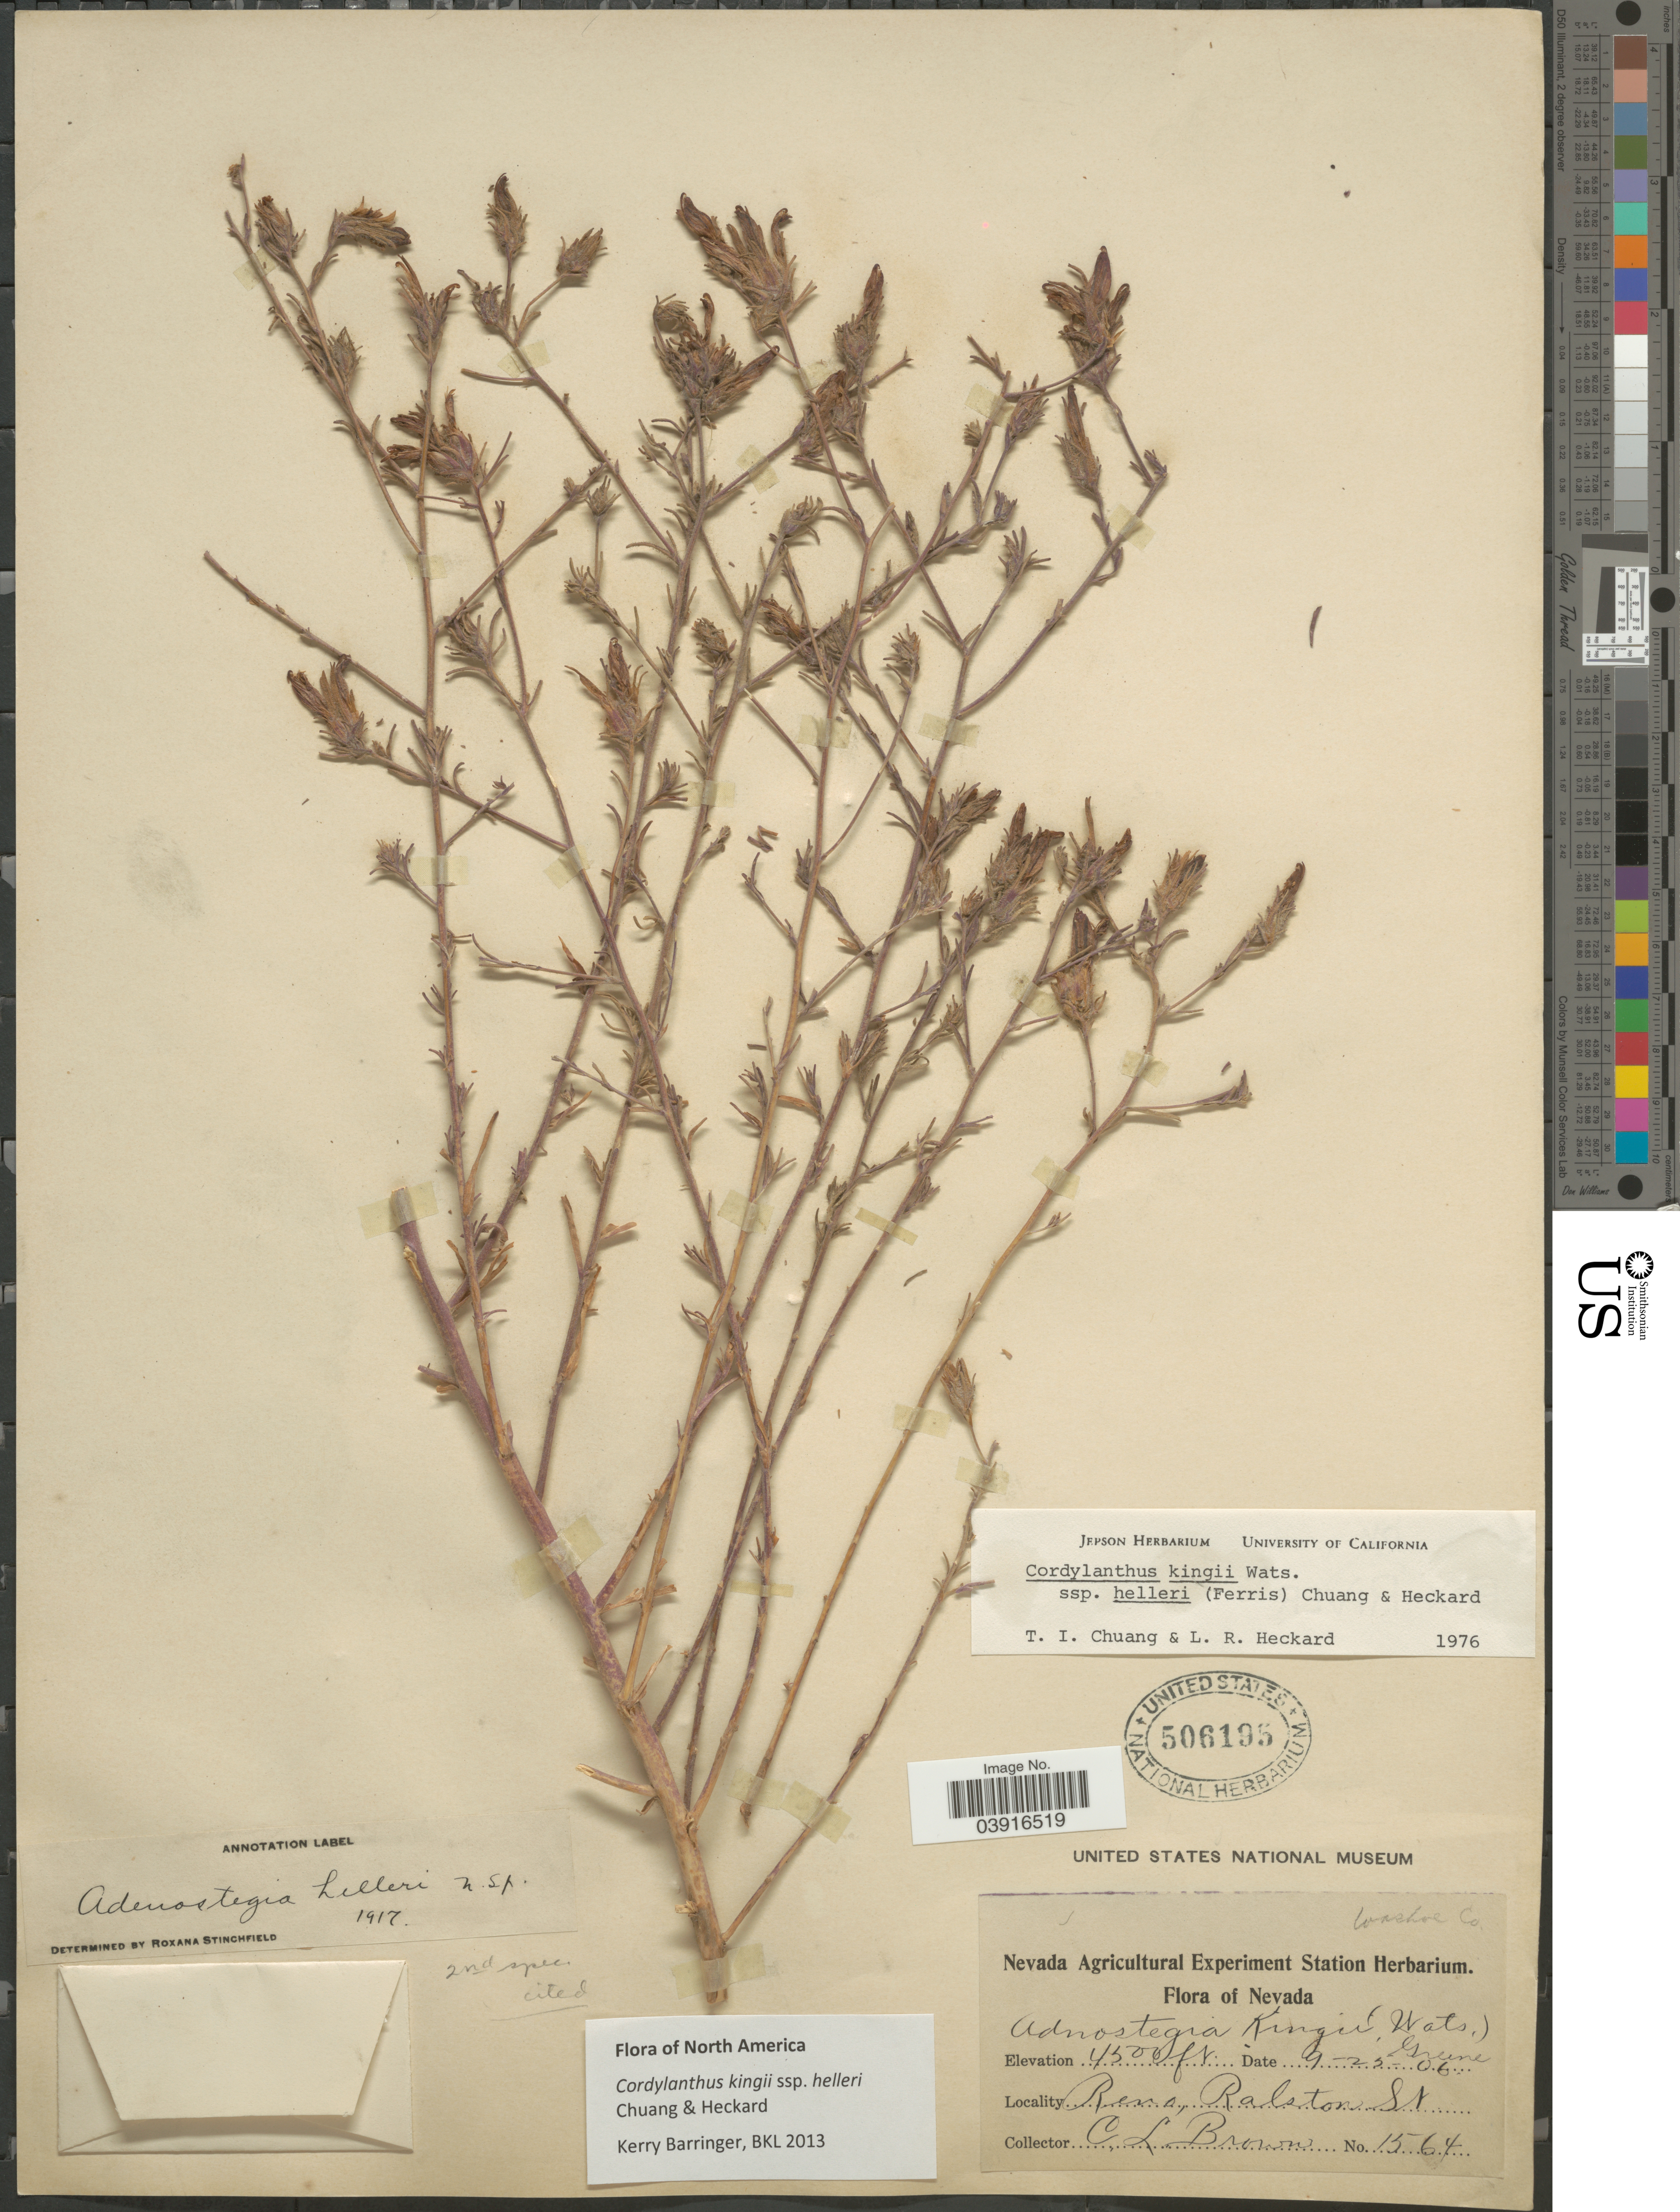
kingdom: Plantae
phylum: Tracheophyta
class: Magnoliopsida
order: Lamiales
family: Orobanchaceae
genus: Cordylanthus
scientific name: Cordylanthus kingii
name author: S. Watson in C. King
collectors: C. Brown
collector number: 1564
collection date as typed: Transcribed d/m/y: 25/9/6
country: United States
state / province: Nevada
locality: Washoe Co. Reno, Ralston St.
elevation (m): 1372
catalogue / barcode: US 506195